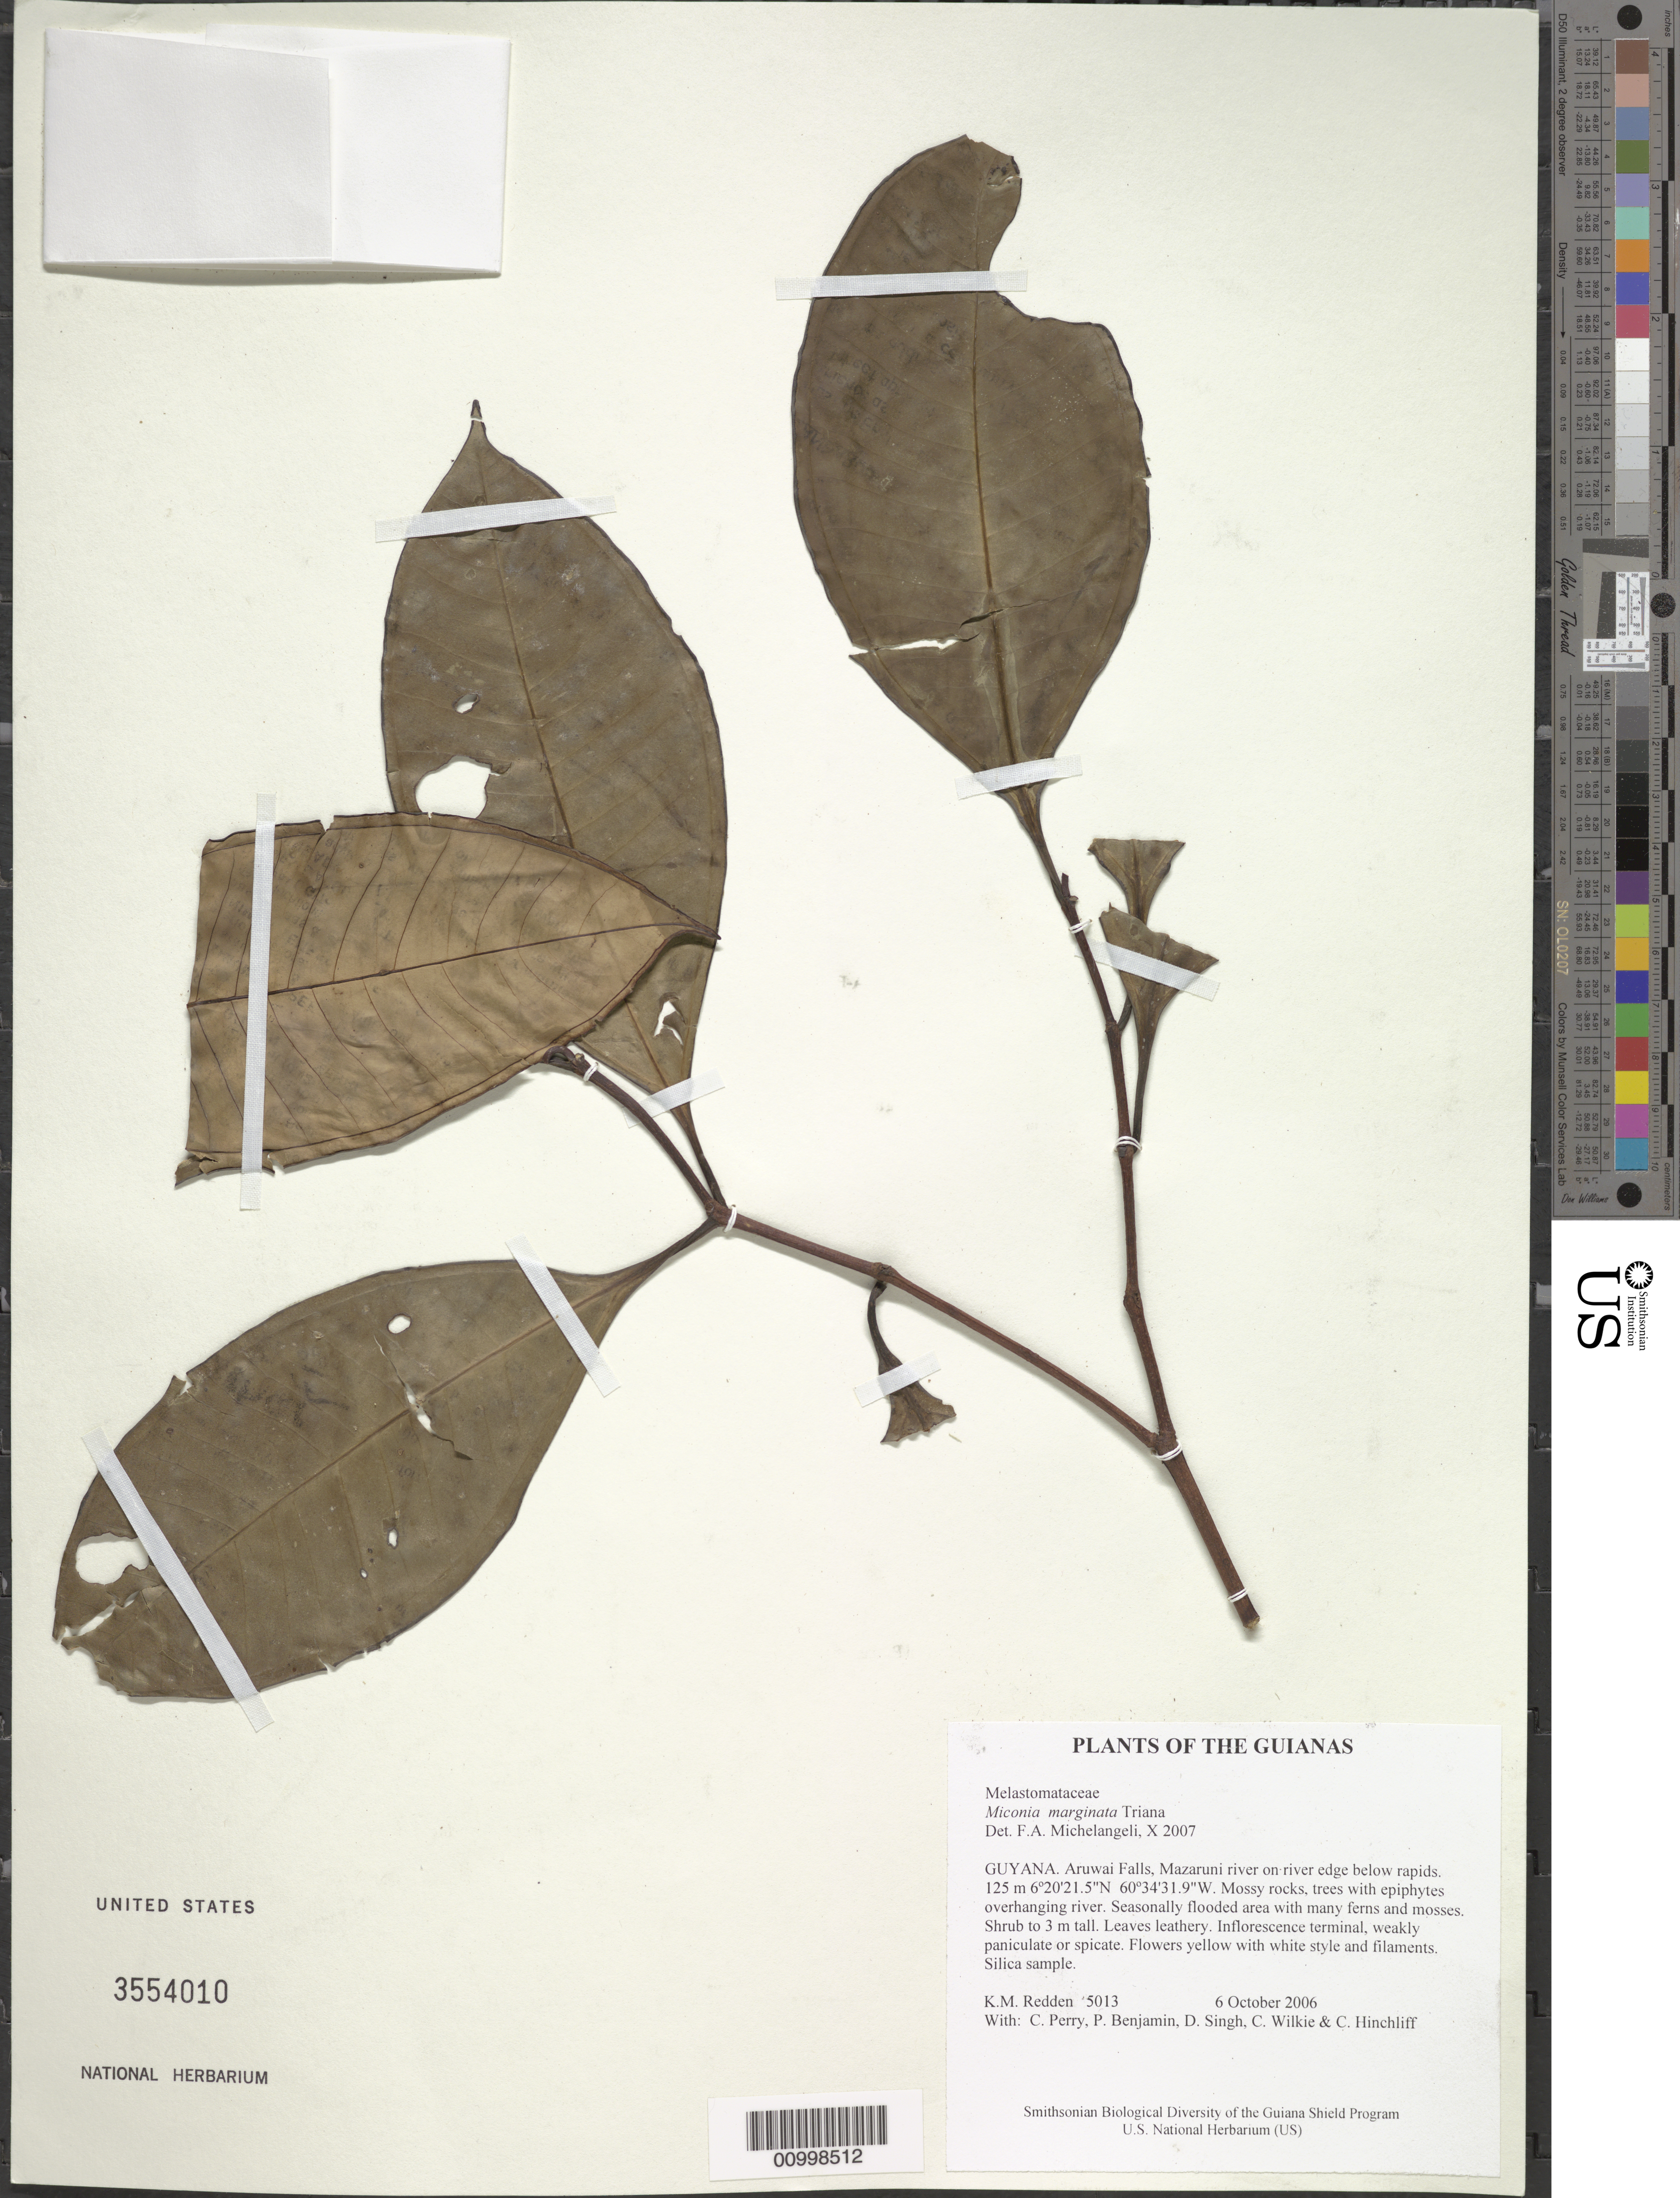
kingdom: Plantae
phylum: Tracheophyta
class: Magnoliopsida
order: Myrtales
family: Melastomataceae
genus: Miconia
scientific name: Miconia marginata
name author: Triana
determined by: Michelangeli, F. A.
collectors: K. M. Redden, C. Perry, P. Benjamin, D. Singh, C. Wilkie & C. E. Hinchliff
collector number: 5013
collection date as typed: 6 October 2006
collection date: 2006-10-06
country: Guyana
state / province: Cuyuni-Mazaruni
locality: Arawai Falls, Mazaruni river on river edge below rapids.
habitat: Mossy rocks, trees with epiphytes overhanging river. Seasonally flooded area with many ferns and mosses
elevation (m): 125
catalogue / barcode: US 3554010